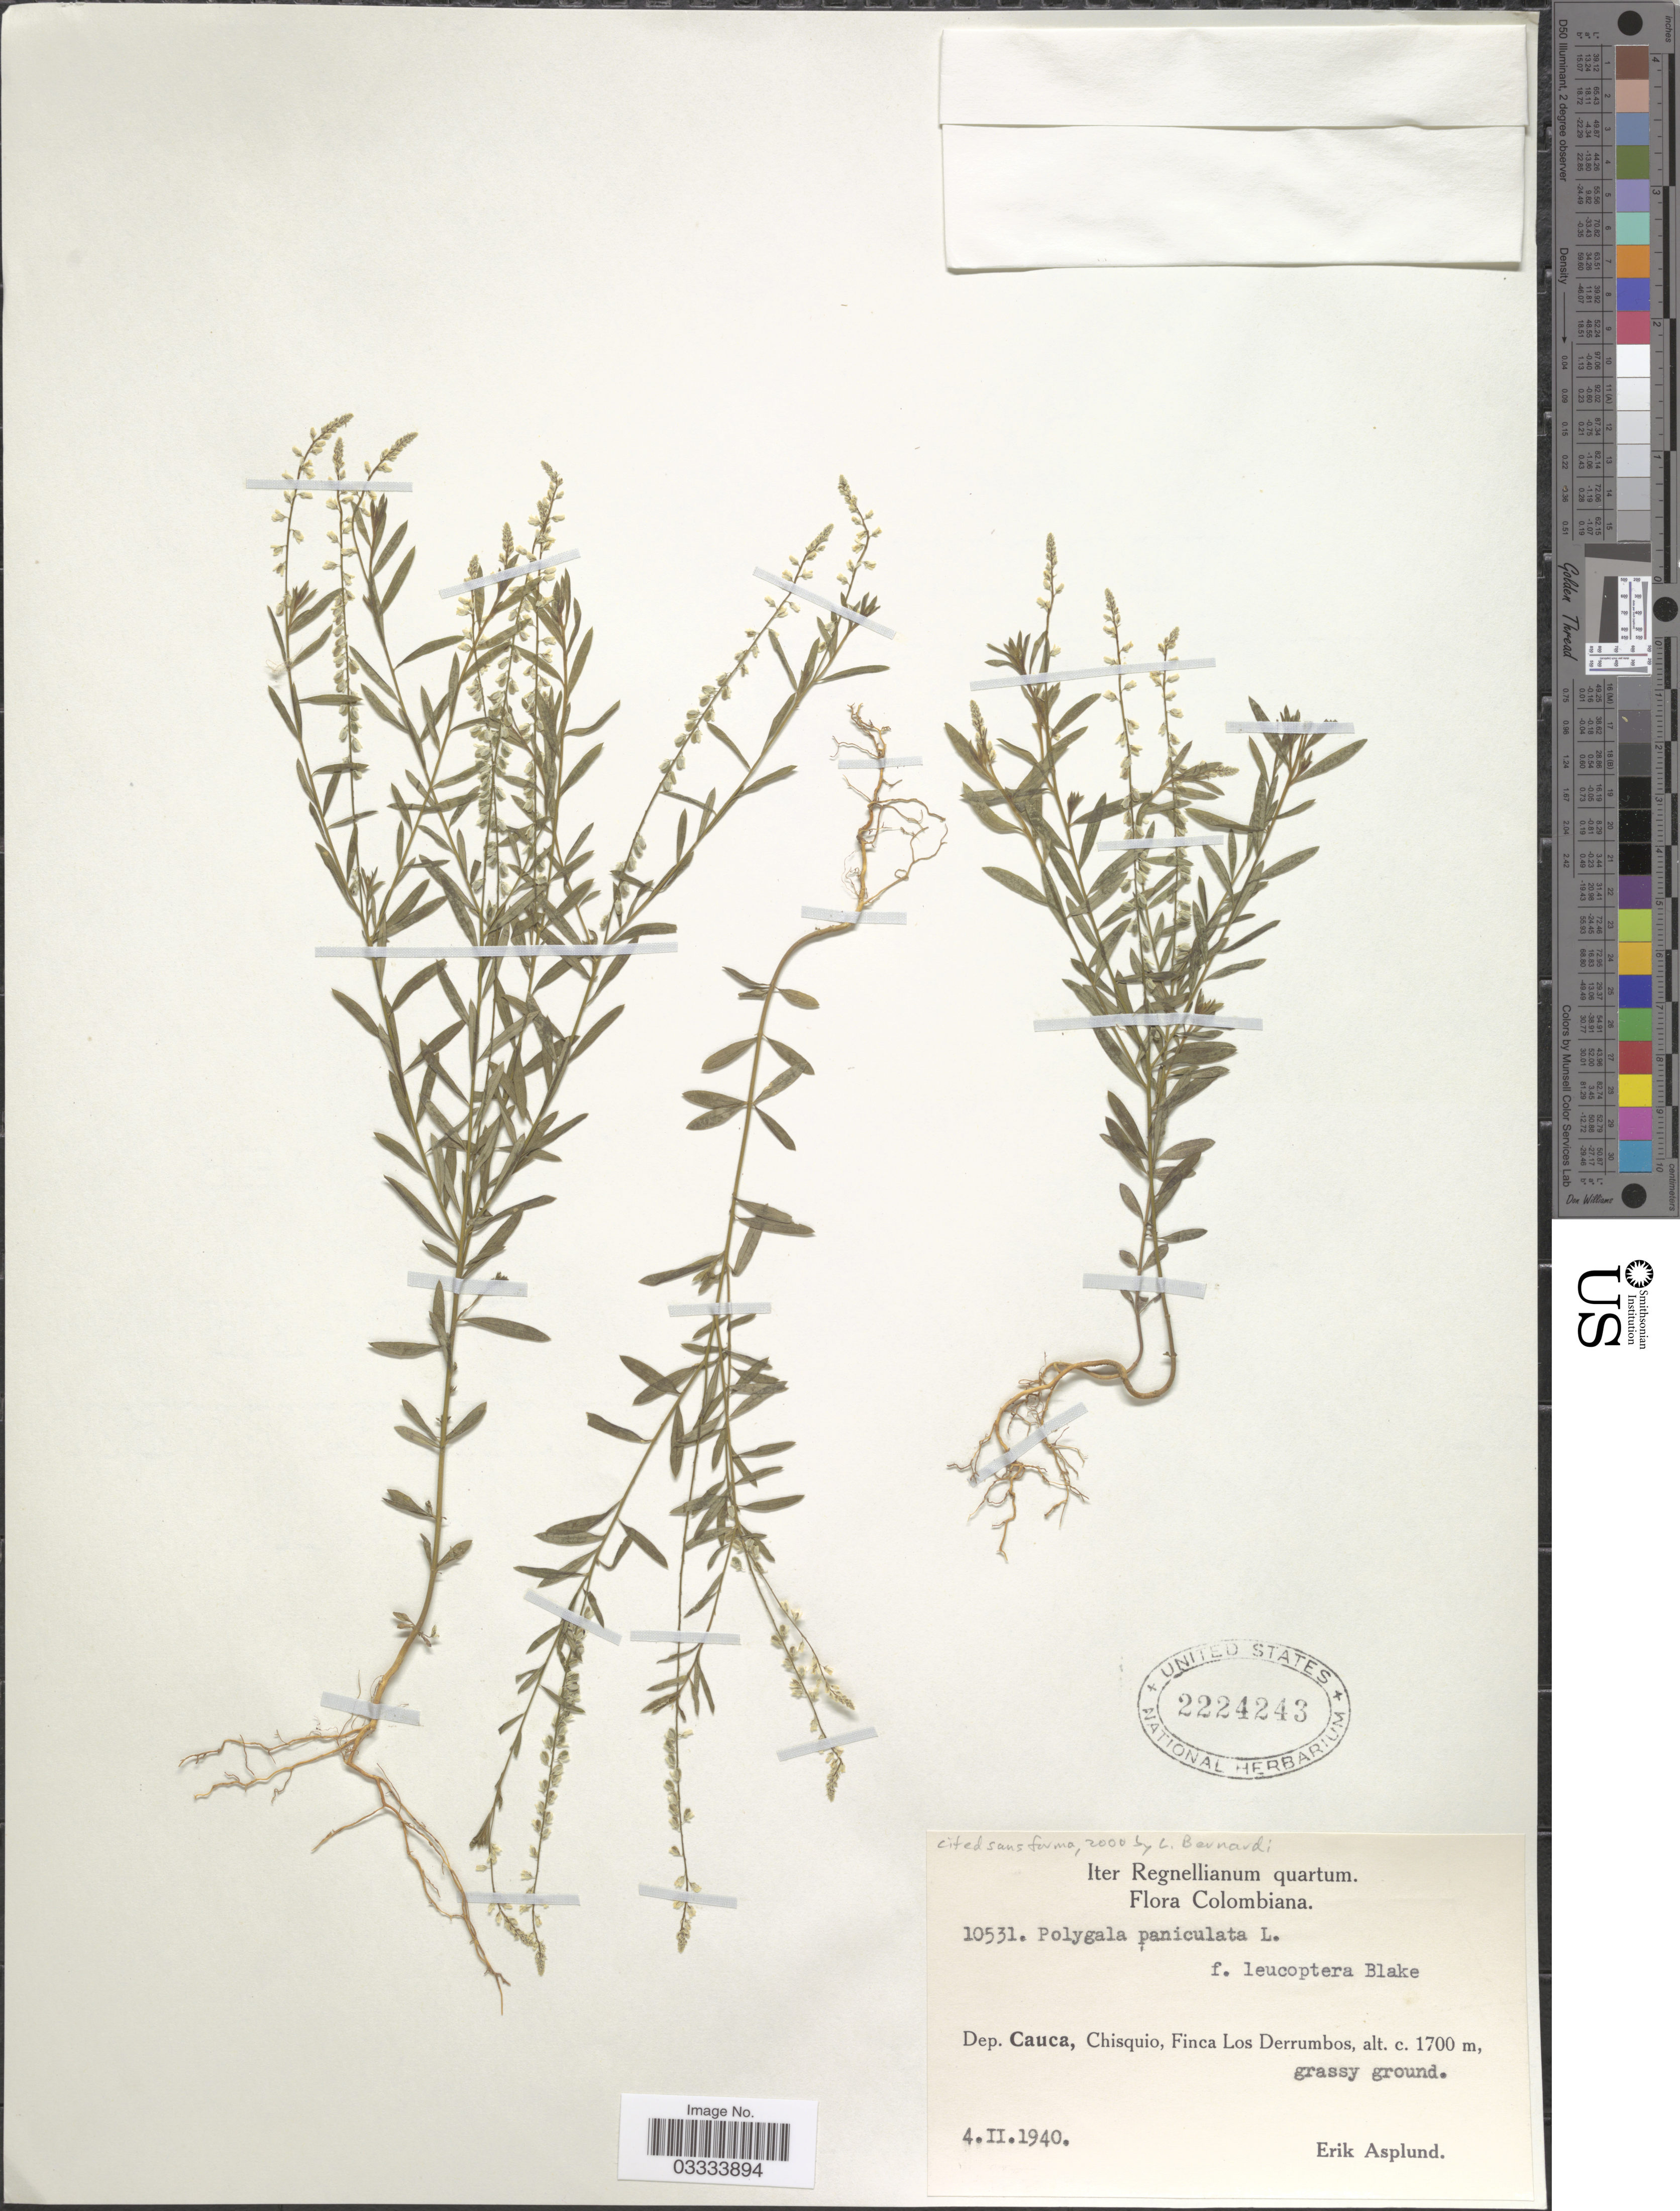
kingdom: Plantae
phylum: Tracheophyta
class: Magnoliopsida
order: Fabales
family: Polygalaceae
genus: Polygala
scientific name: Polygala paniculata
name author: L.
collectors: E. Asplund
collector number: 10531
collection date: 1940-02-04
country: Colombia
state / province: Cauca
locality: Dep. Cauca, Chisquio, Finca Los Derrumbos.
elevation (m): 1700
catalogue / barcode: US 2224243